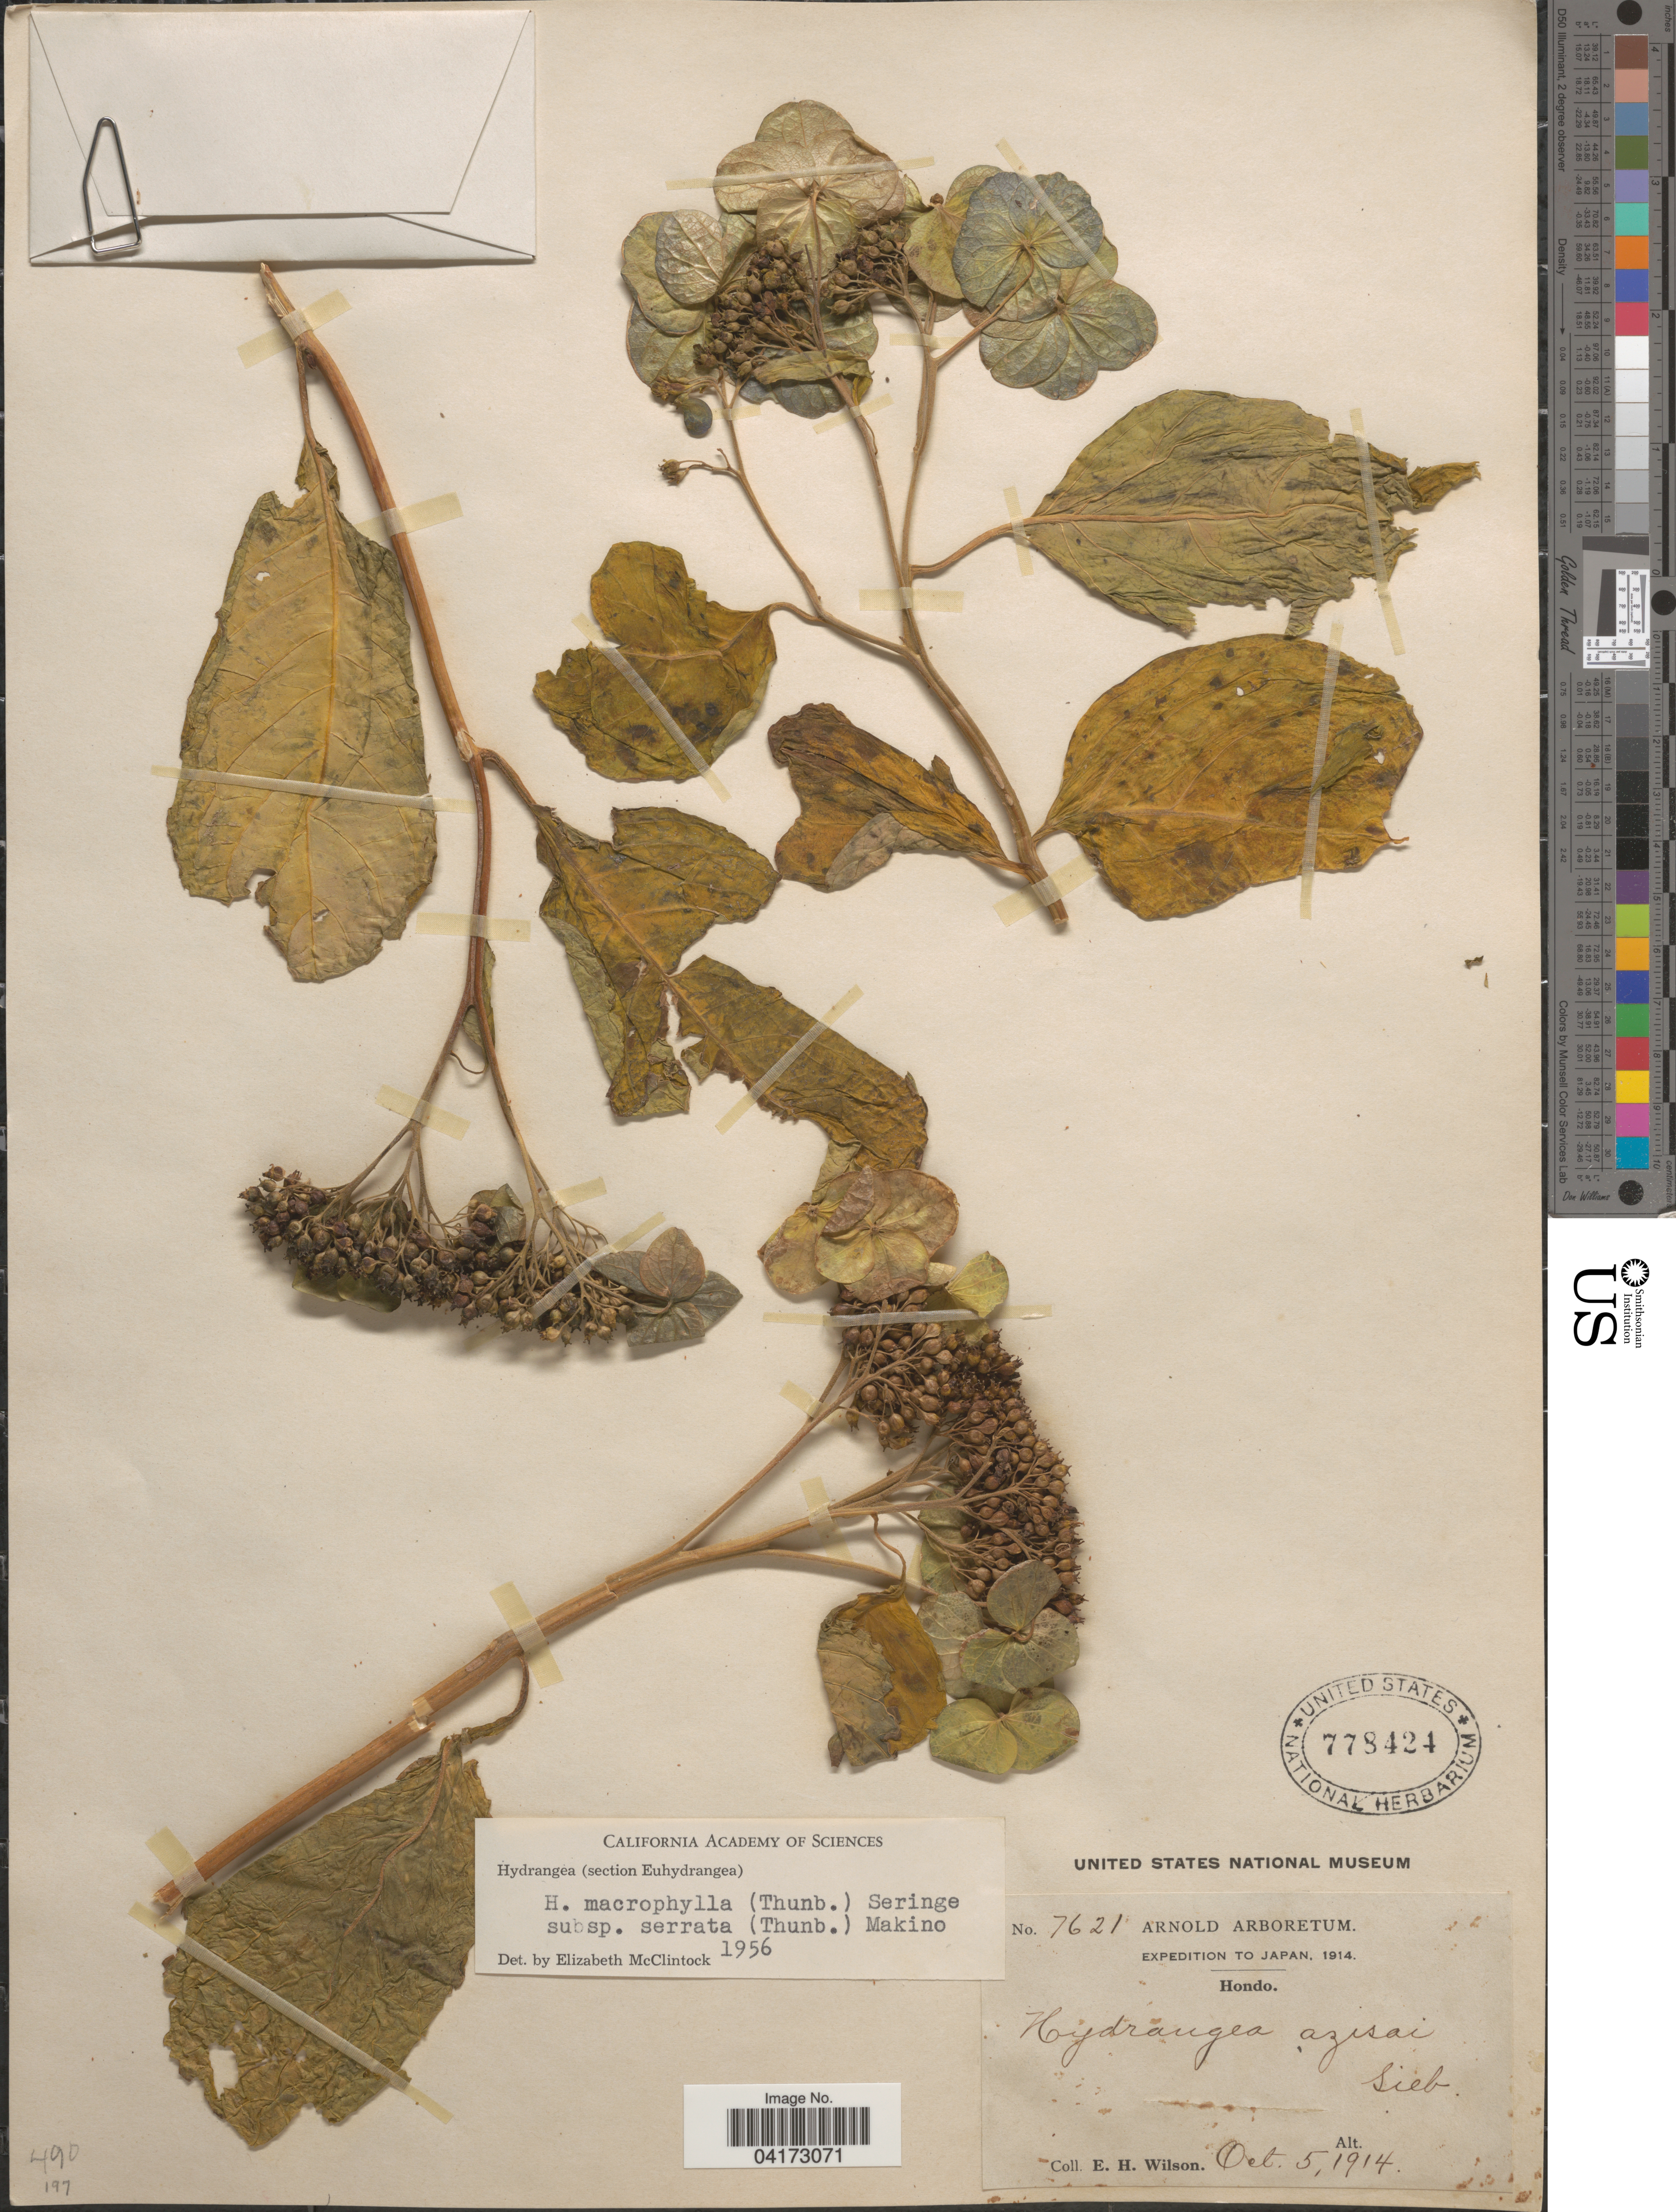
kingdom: Plantae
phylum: Tracheophyta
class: Magnoliopsida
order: Cornales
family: Hydrangeaceae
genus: Hydrangea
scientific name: Hydrangea macrophylla subsp. serrata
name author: (Thunb.) Makino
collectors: E. Wilson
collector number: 7621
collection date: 1914-10-05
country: Japan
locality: Expedition to Japan, 1914. Hondo.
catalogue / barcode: US 778424